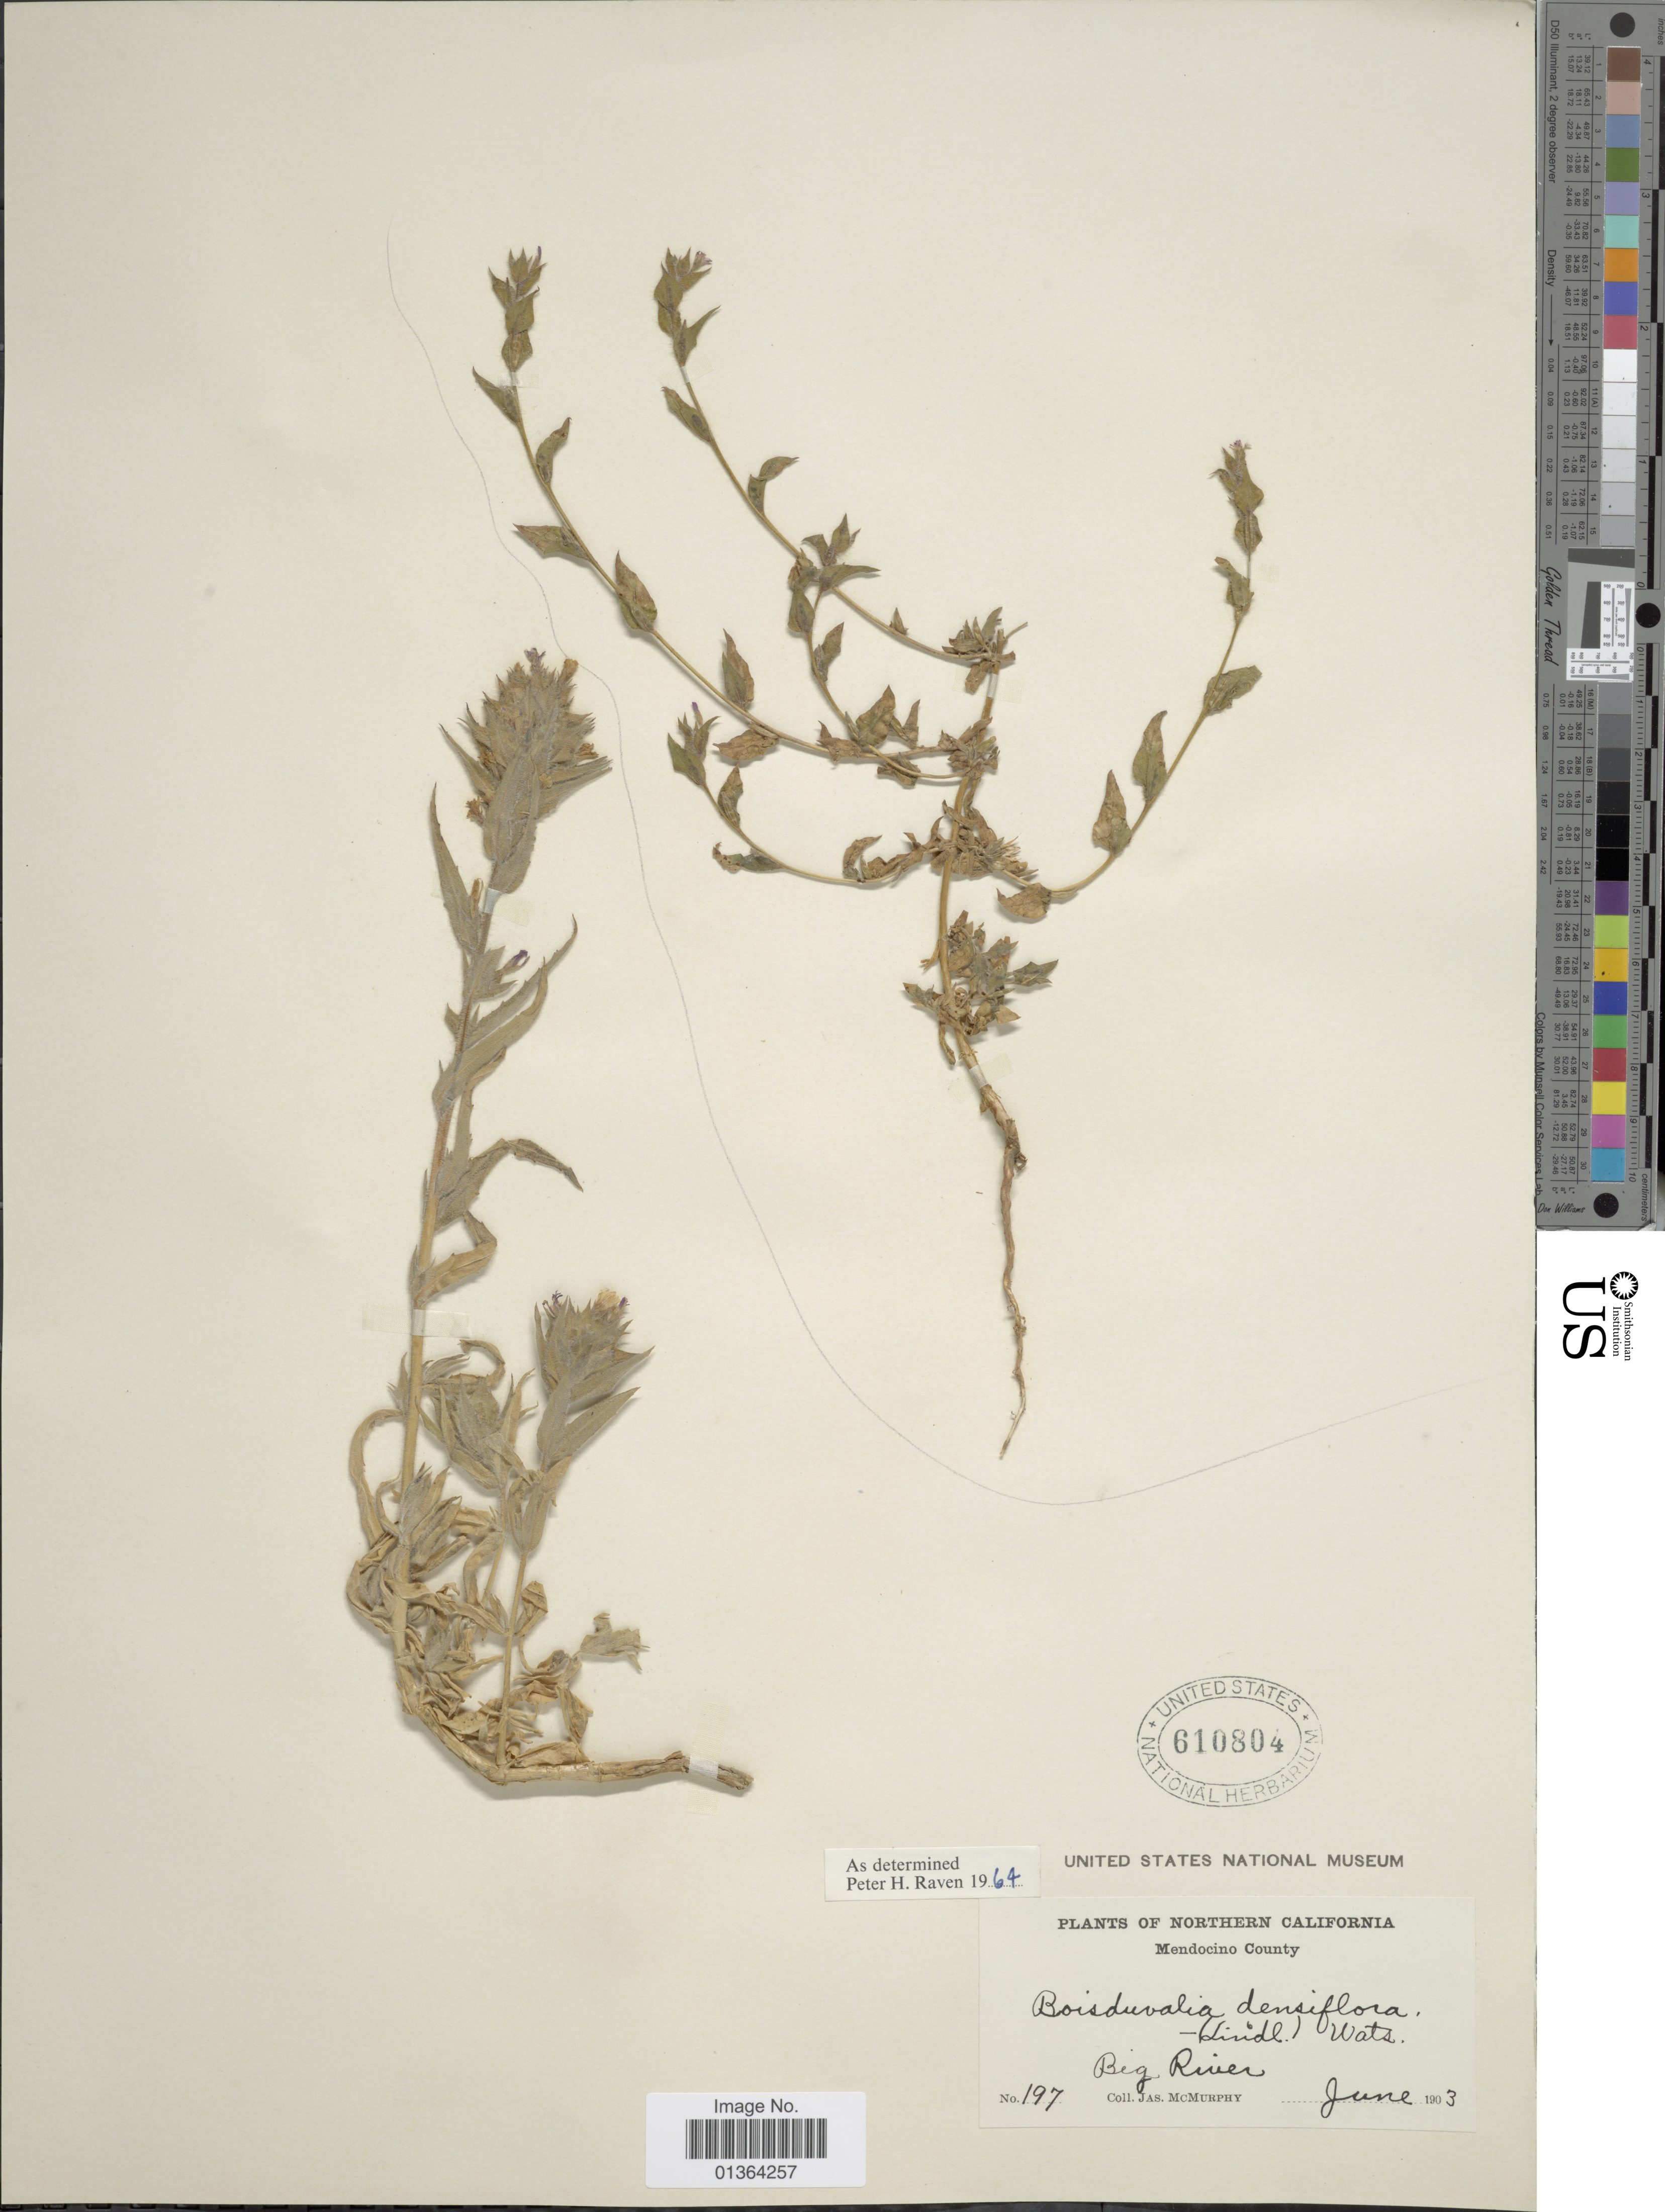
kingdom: Plantae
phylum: Tracheophyta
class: Magnoliopsida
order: Myrtales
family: Onagraceae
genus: Epilobium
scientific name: Epilobium densiflorum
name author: (Lindl.) Hoch & P.H. Raven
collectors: J. McMurphy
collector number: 197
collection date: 1903-06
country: United States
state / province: California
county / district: Mendocino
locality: Mendocino County. Big River.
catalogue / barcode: US 610804